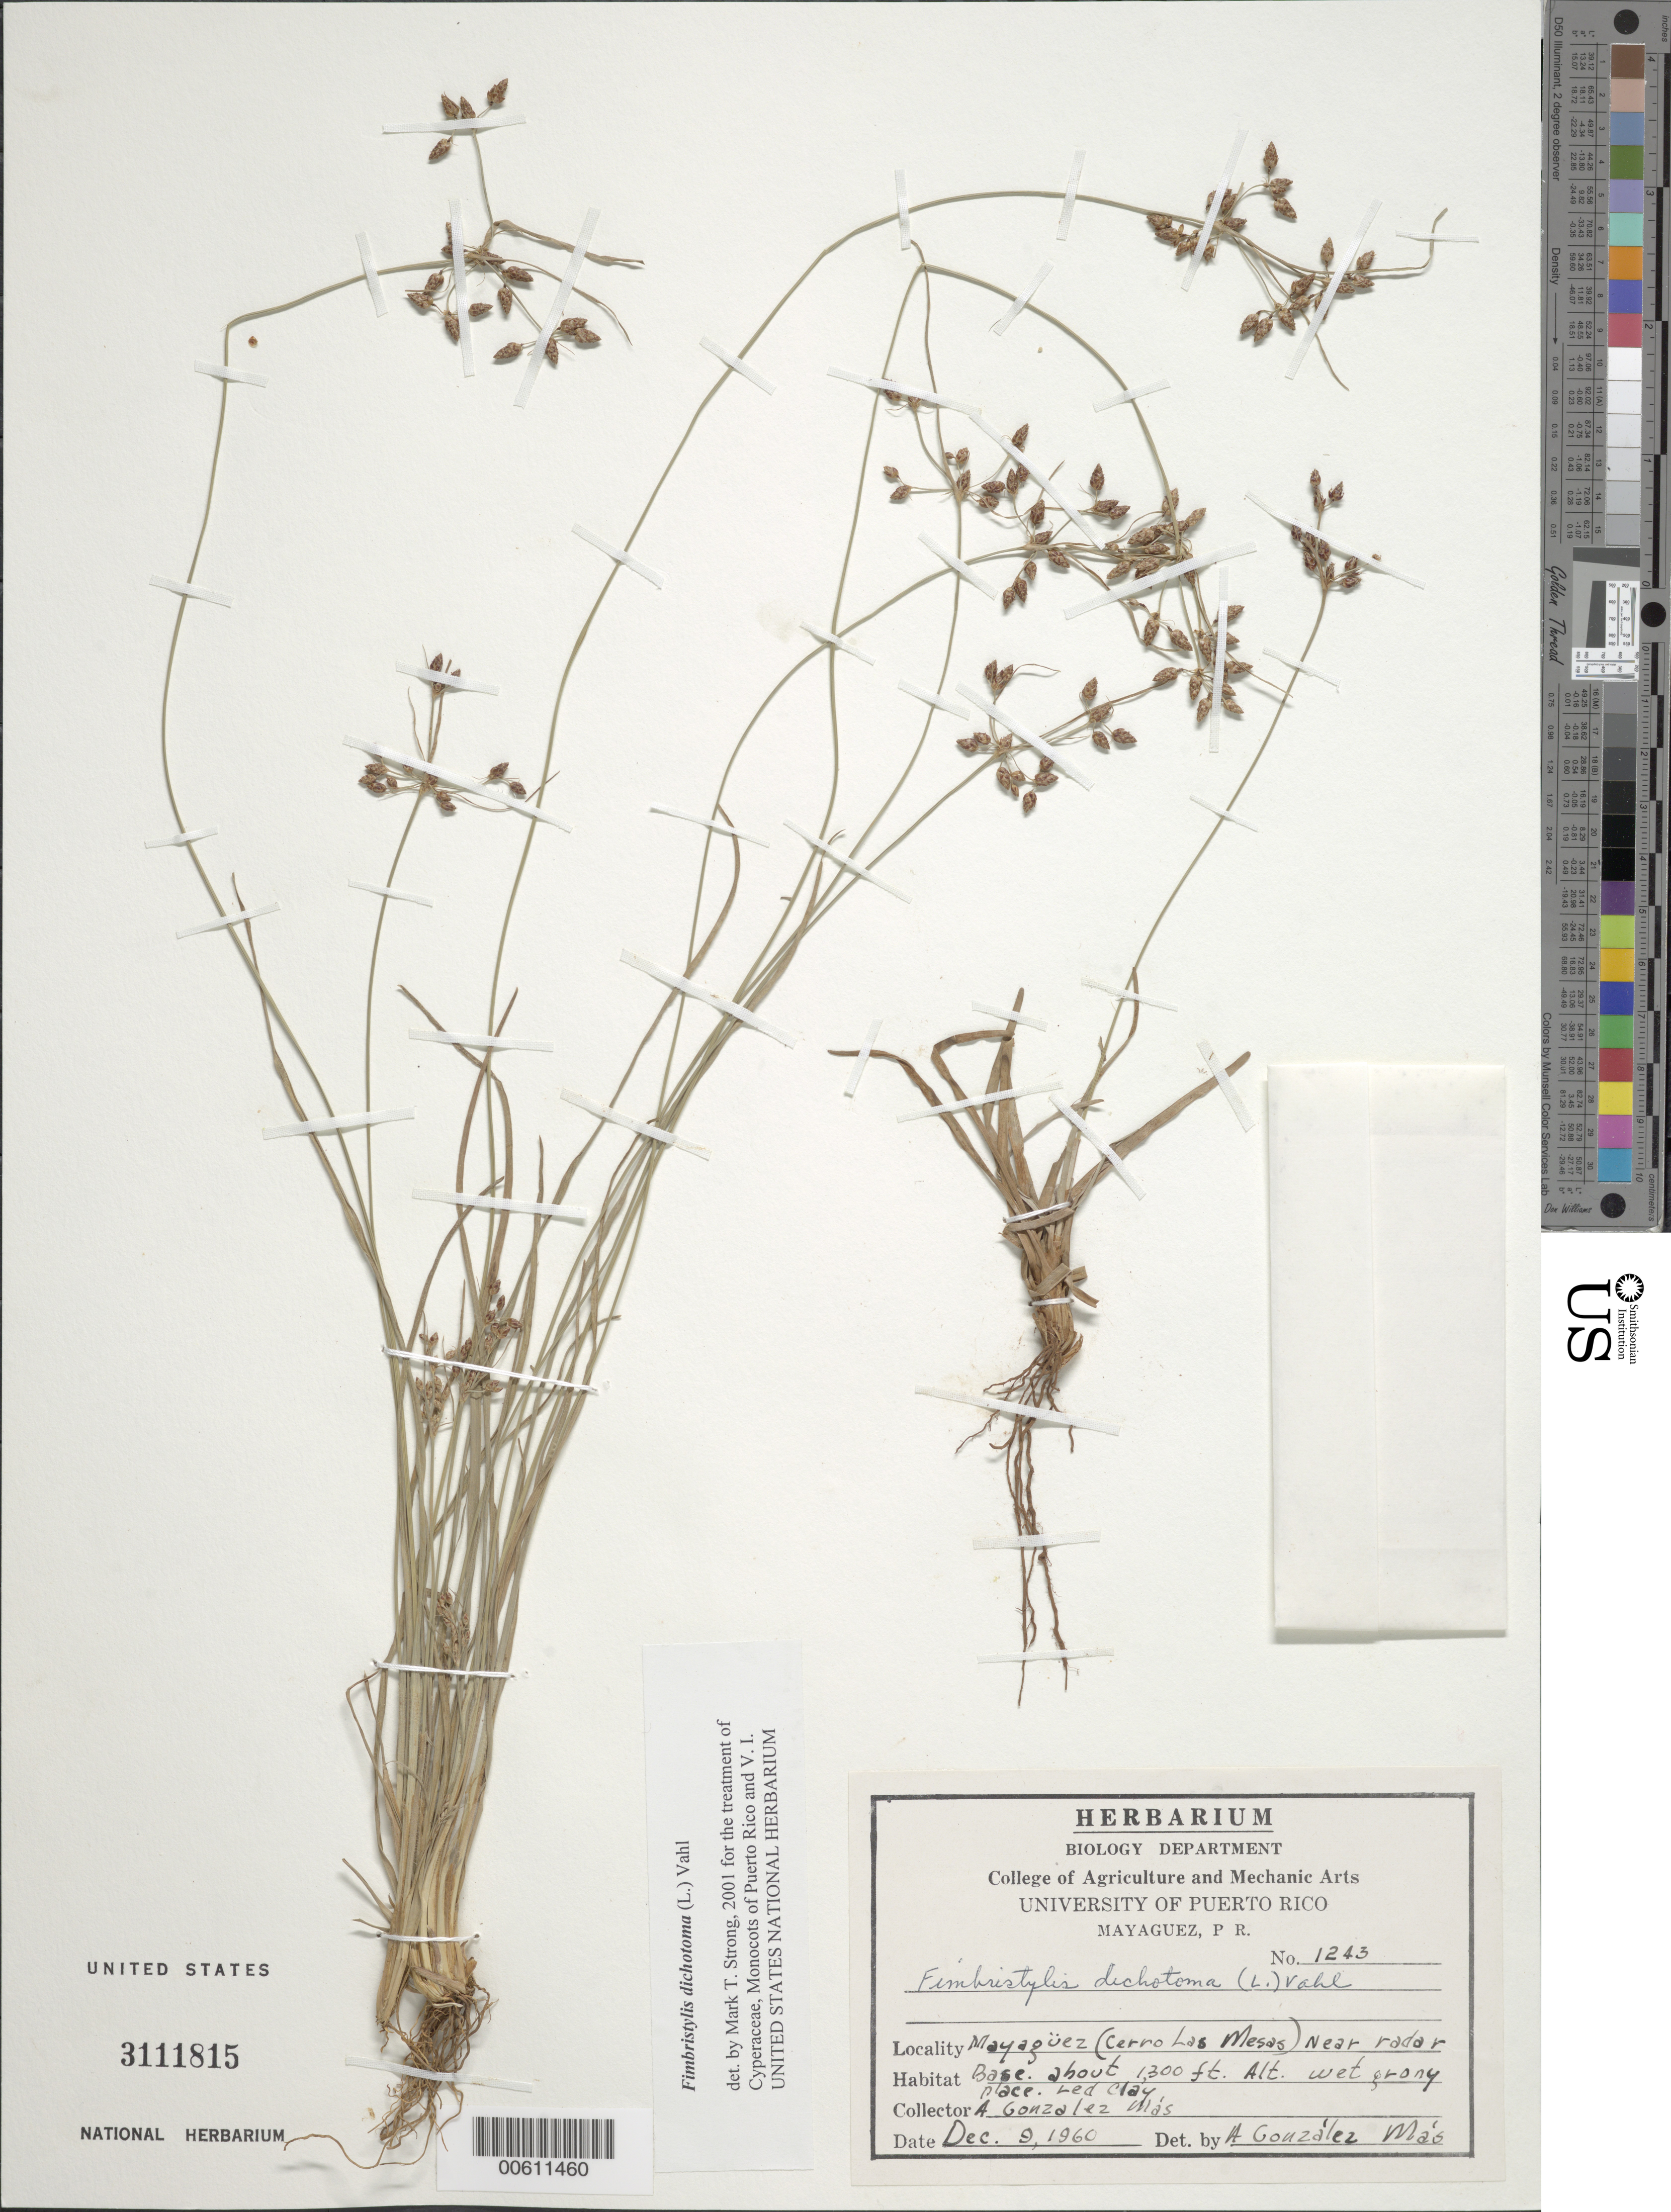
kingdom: Plantae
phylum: Tracheophyta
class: Liliopsida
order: Poales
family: Cyperaceae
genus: Fimbristylis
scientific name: Fimbristylis dichotoma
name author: (L.) Vahl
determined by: Strong, M. T., (US), Smithsonian Institution - National Museum of Natural History (UNITED STATES)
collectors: A. González Más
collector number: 1243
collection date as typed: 09 Dec 1960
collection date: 1960-12-09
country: Puerto Rico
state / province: Mayagüez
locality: Mayagüez: Cerro Las Mesas, near radar base.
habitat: wet grassy place.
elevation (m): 396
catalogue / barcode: US 3111815